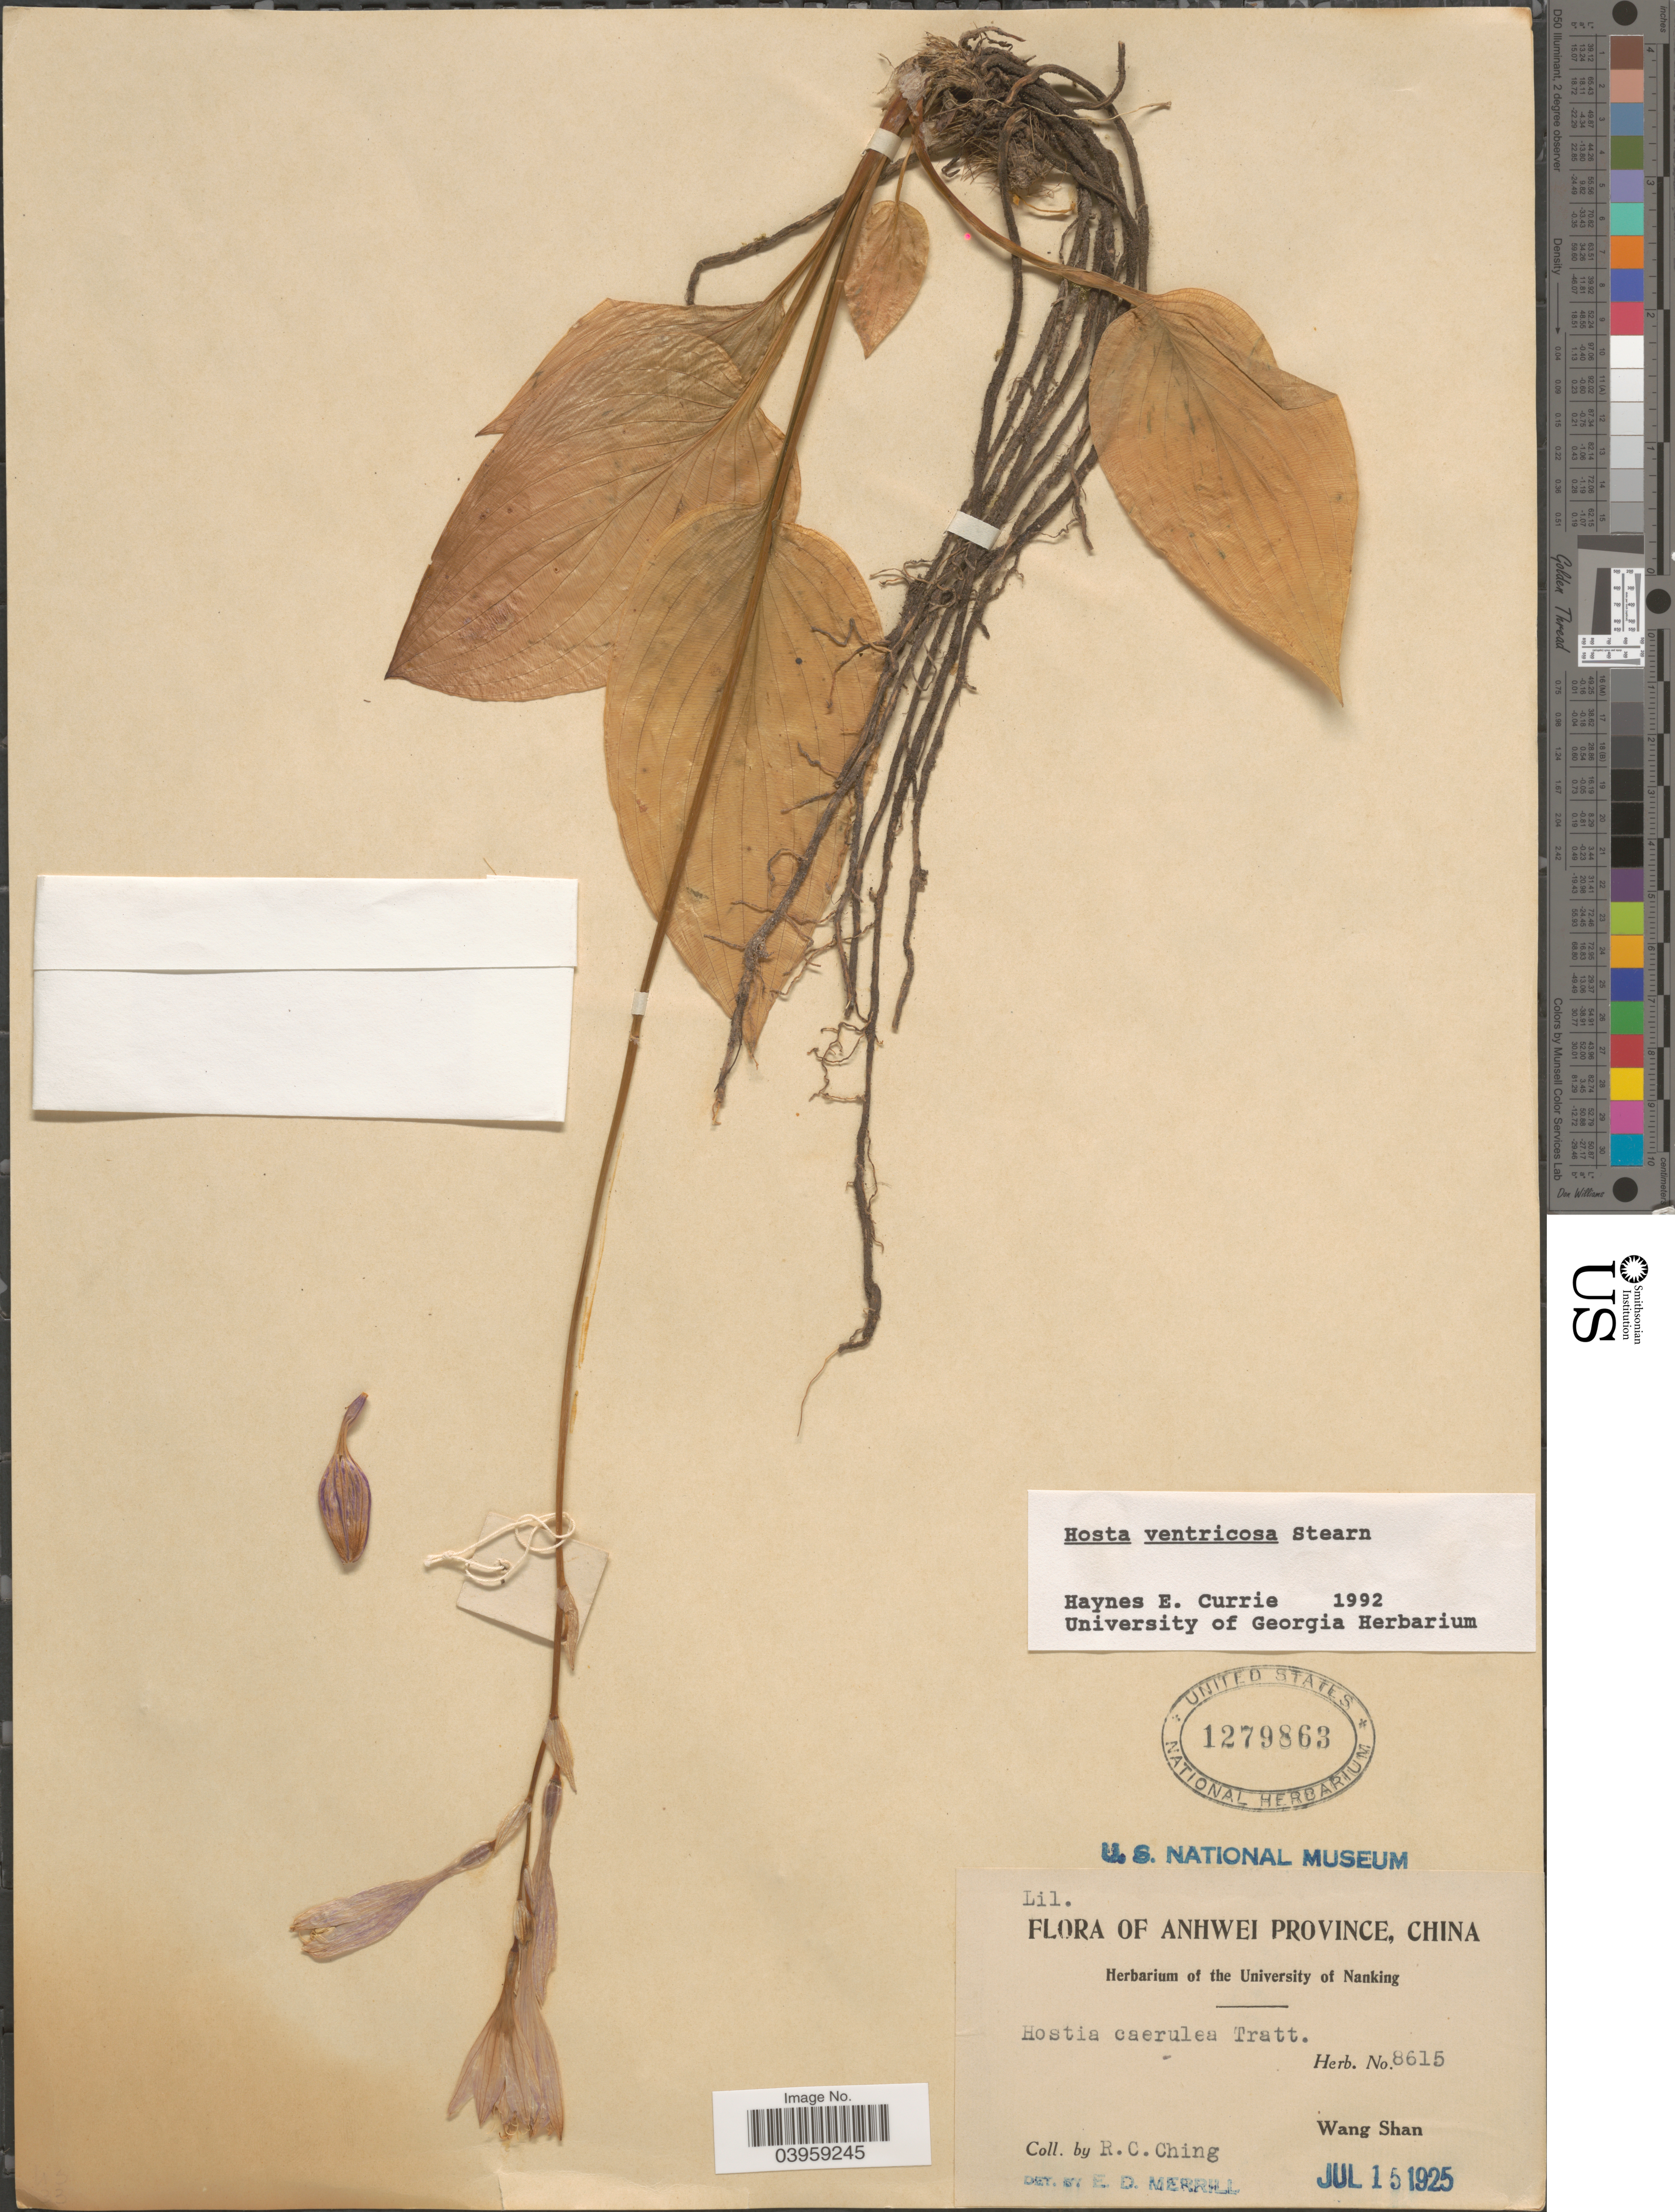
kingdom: Plantae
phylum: Tracheophyta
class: Liliopsida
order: Asparagales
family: Asparagaceae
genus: Hosta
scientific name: Hosta ventricosa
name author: Stearn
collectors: R. C. Ching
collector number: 8615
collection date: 1925-07-15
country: China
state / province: Anhui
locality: Anhwei Province. Wang Shan.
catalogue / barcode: US 1279863